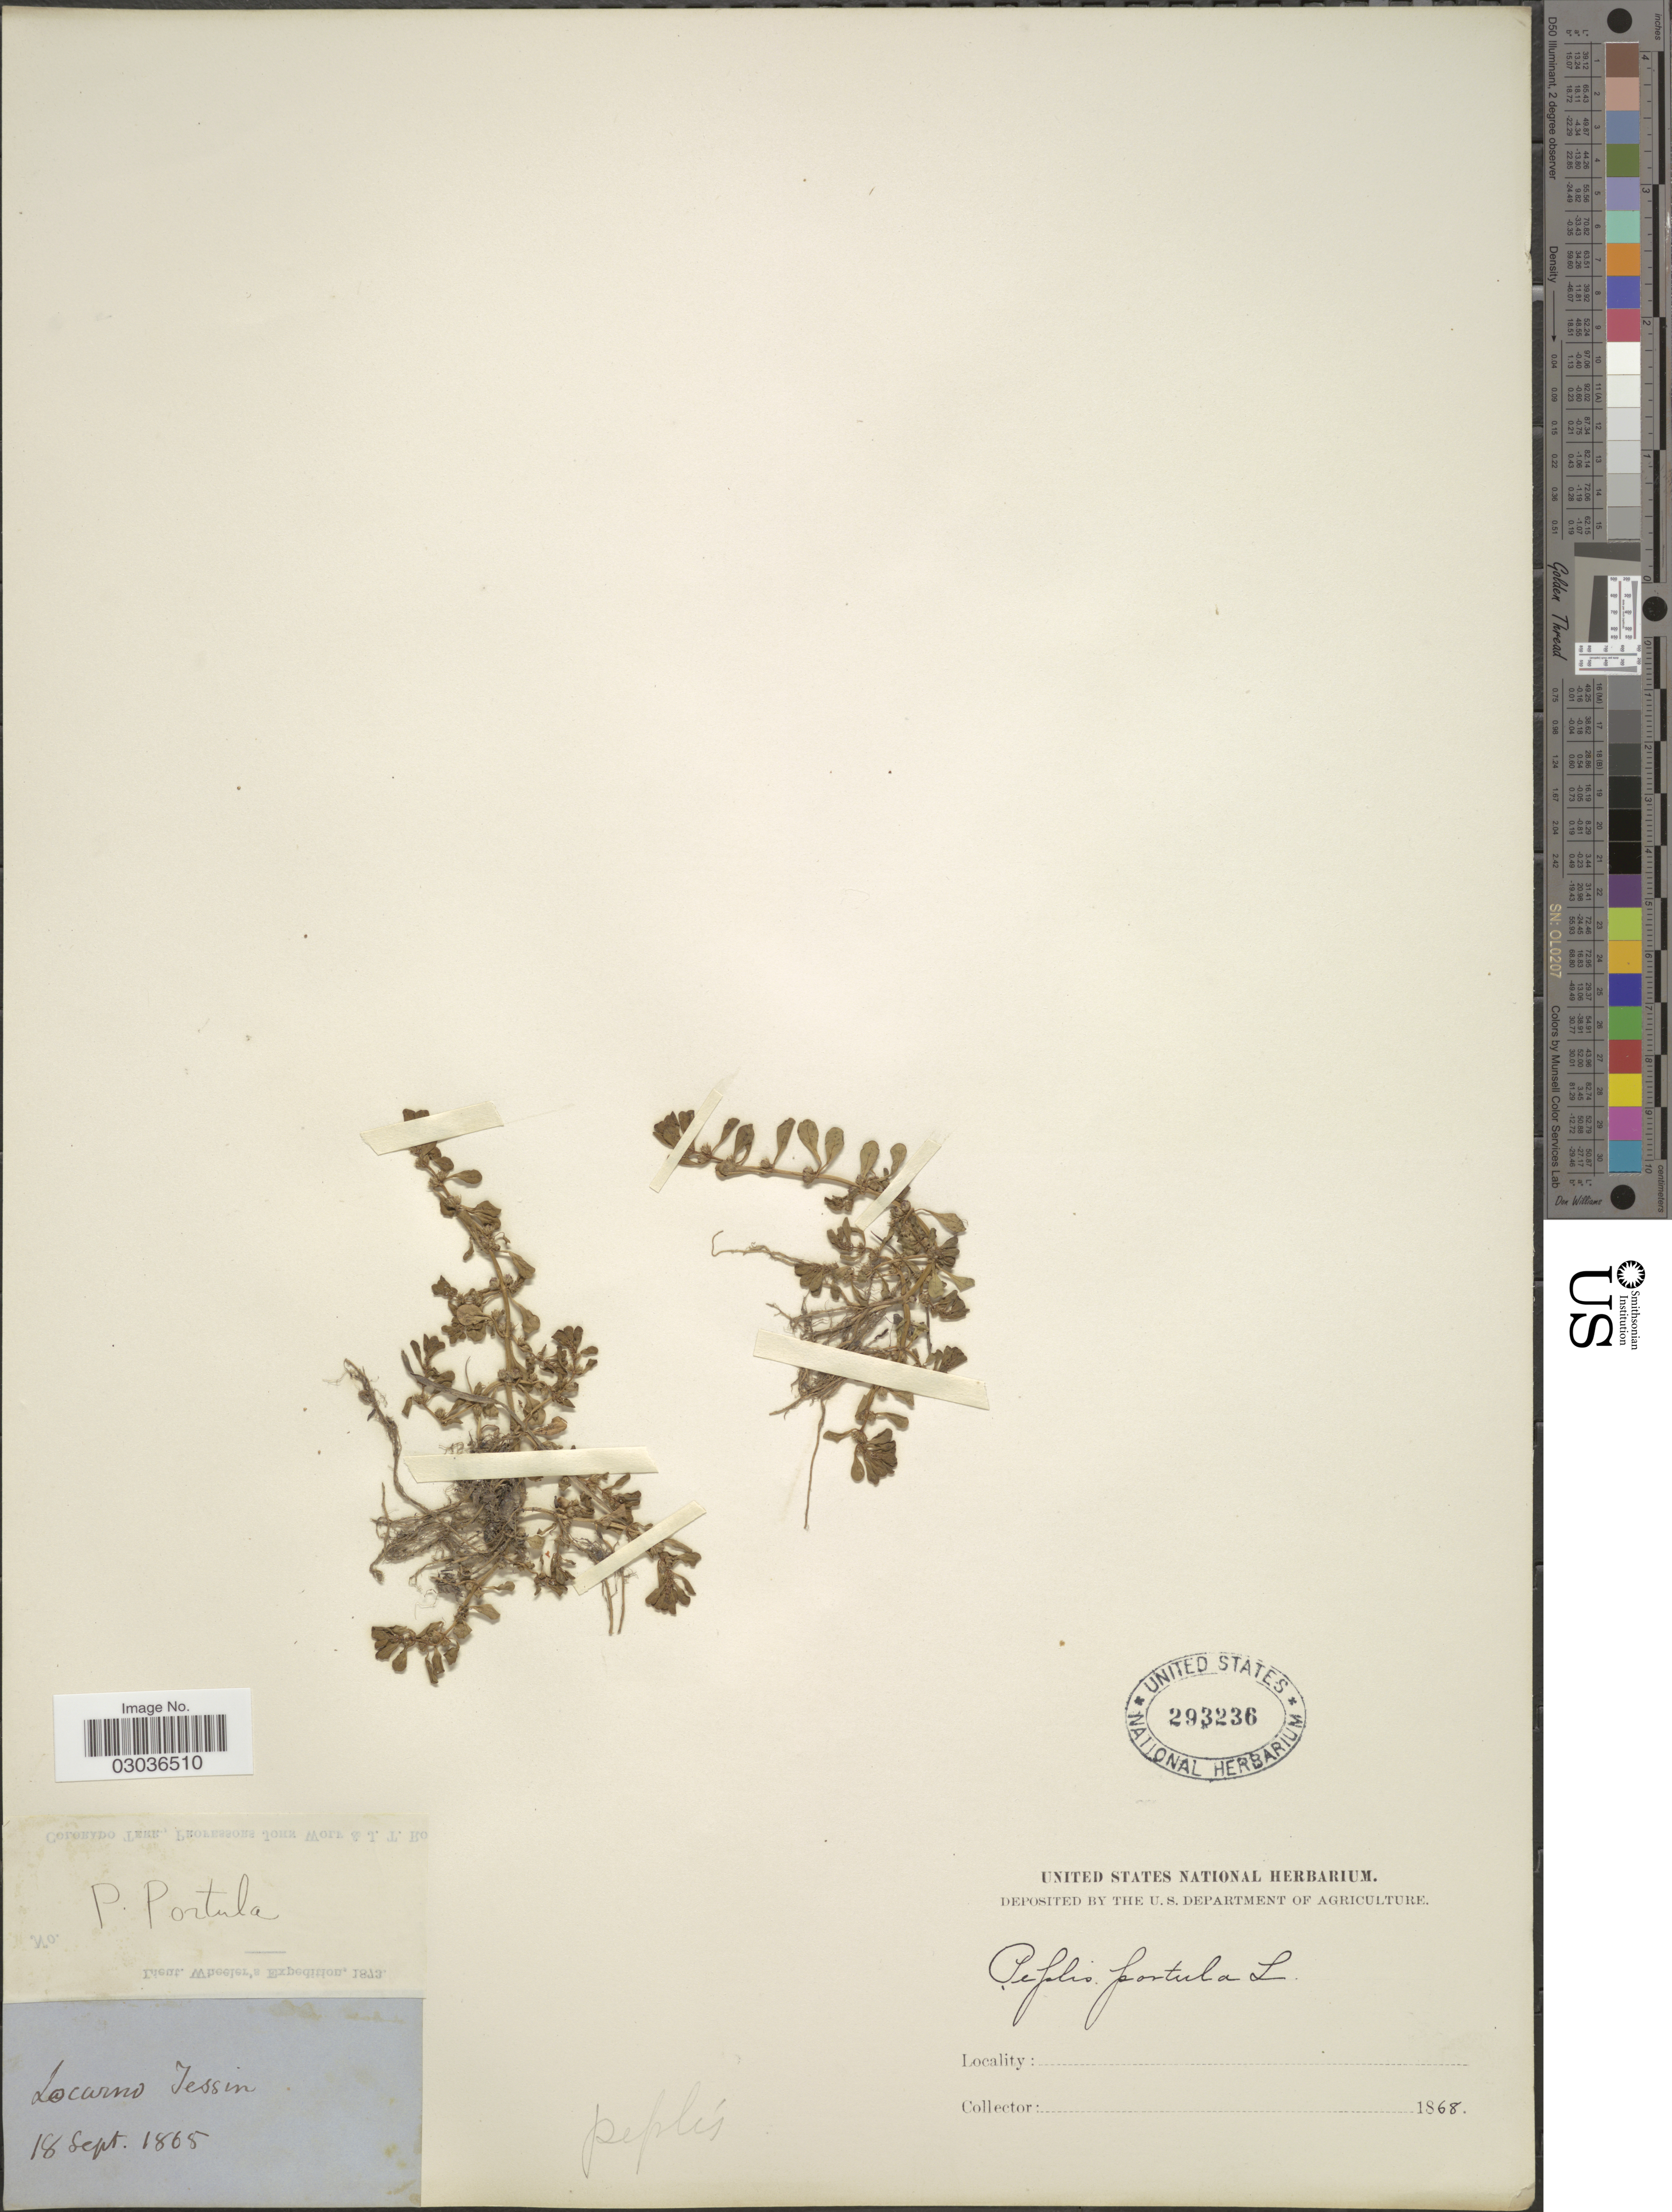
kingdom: Plantae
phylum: Tracheophyta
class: Magnoliopsida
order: Myrtales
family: Lythraceae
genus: Lythrum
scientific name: Lythrum portula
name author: (L.) D.A. Webb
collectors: ex herb. United States National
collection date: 1865-09-18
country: Italy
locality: Locarno Tessin.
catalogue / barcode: US 293236